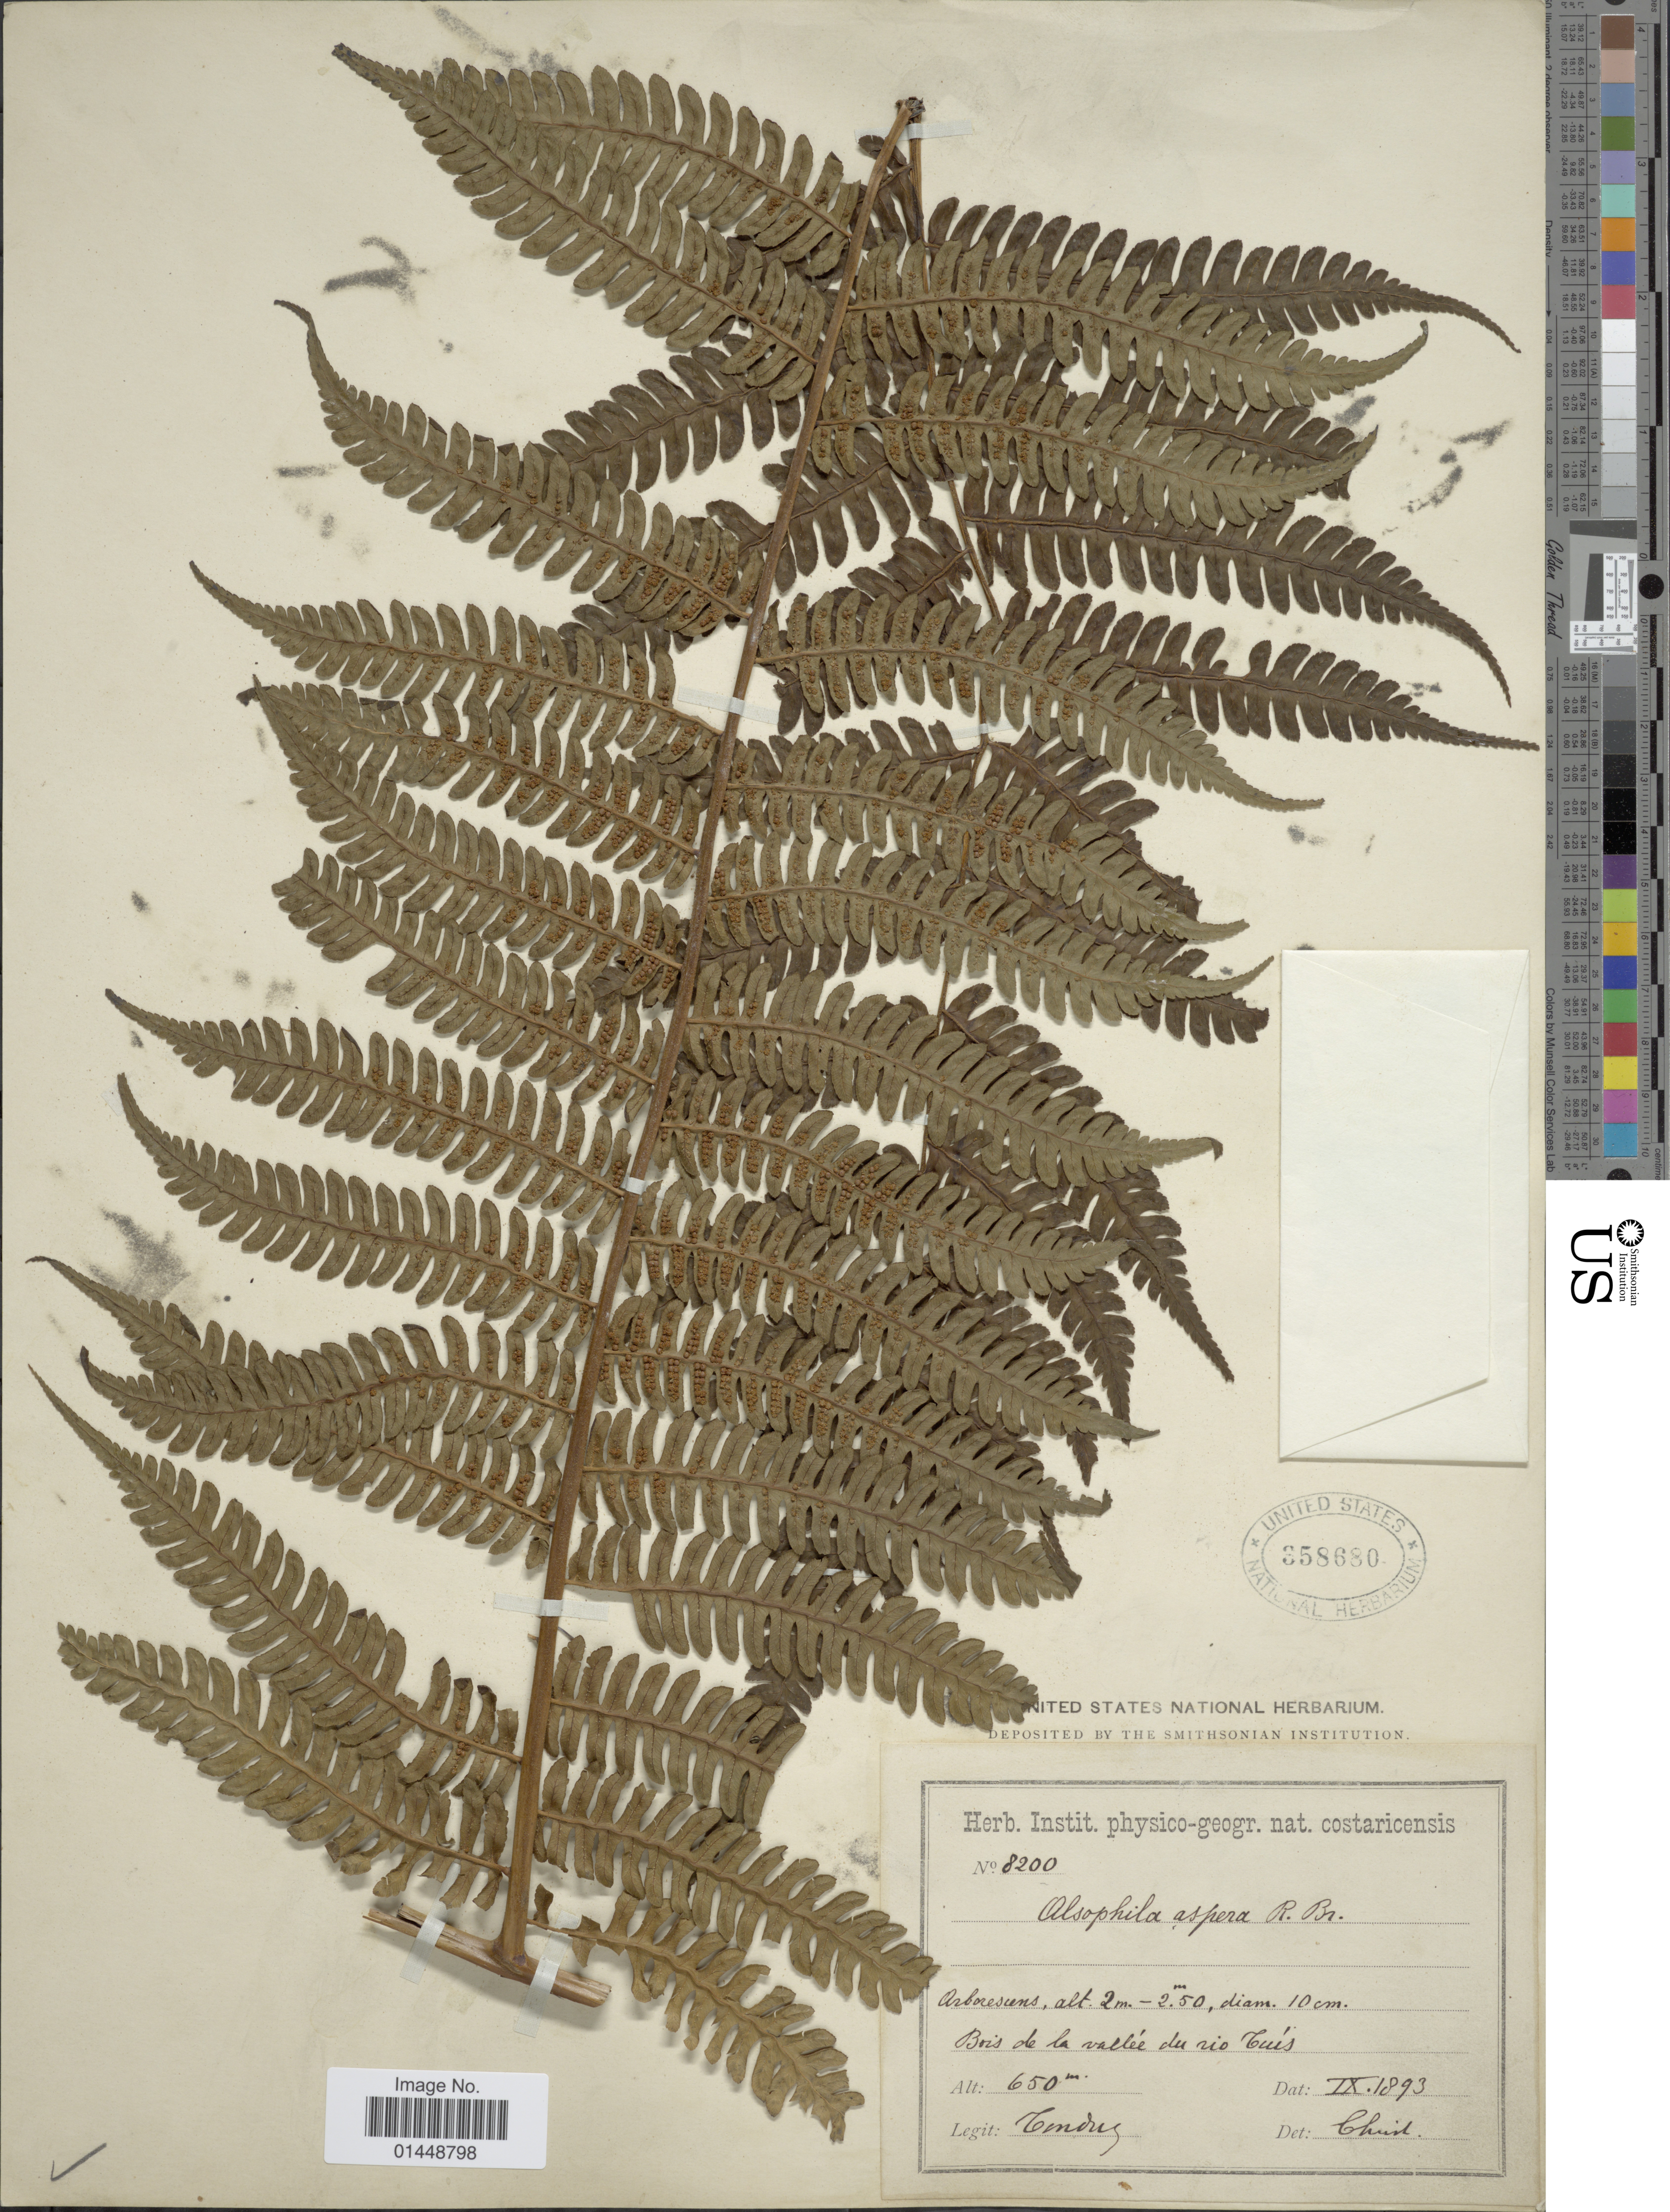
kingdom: Plantae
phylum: Tracheophyta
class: Polypodiopsida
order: Cyatheales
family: Cyatheaceae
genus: Cyathea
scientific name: Cyathea fulva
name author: (M. Martens & Galeotti) Fée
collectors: A. Tonduz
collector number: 8200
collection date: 1893-09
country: Costa Rica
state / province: Puntarenas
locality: Bois de la vallée du rio Luís.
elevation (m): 650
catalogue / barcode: US 358680